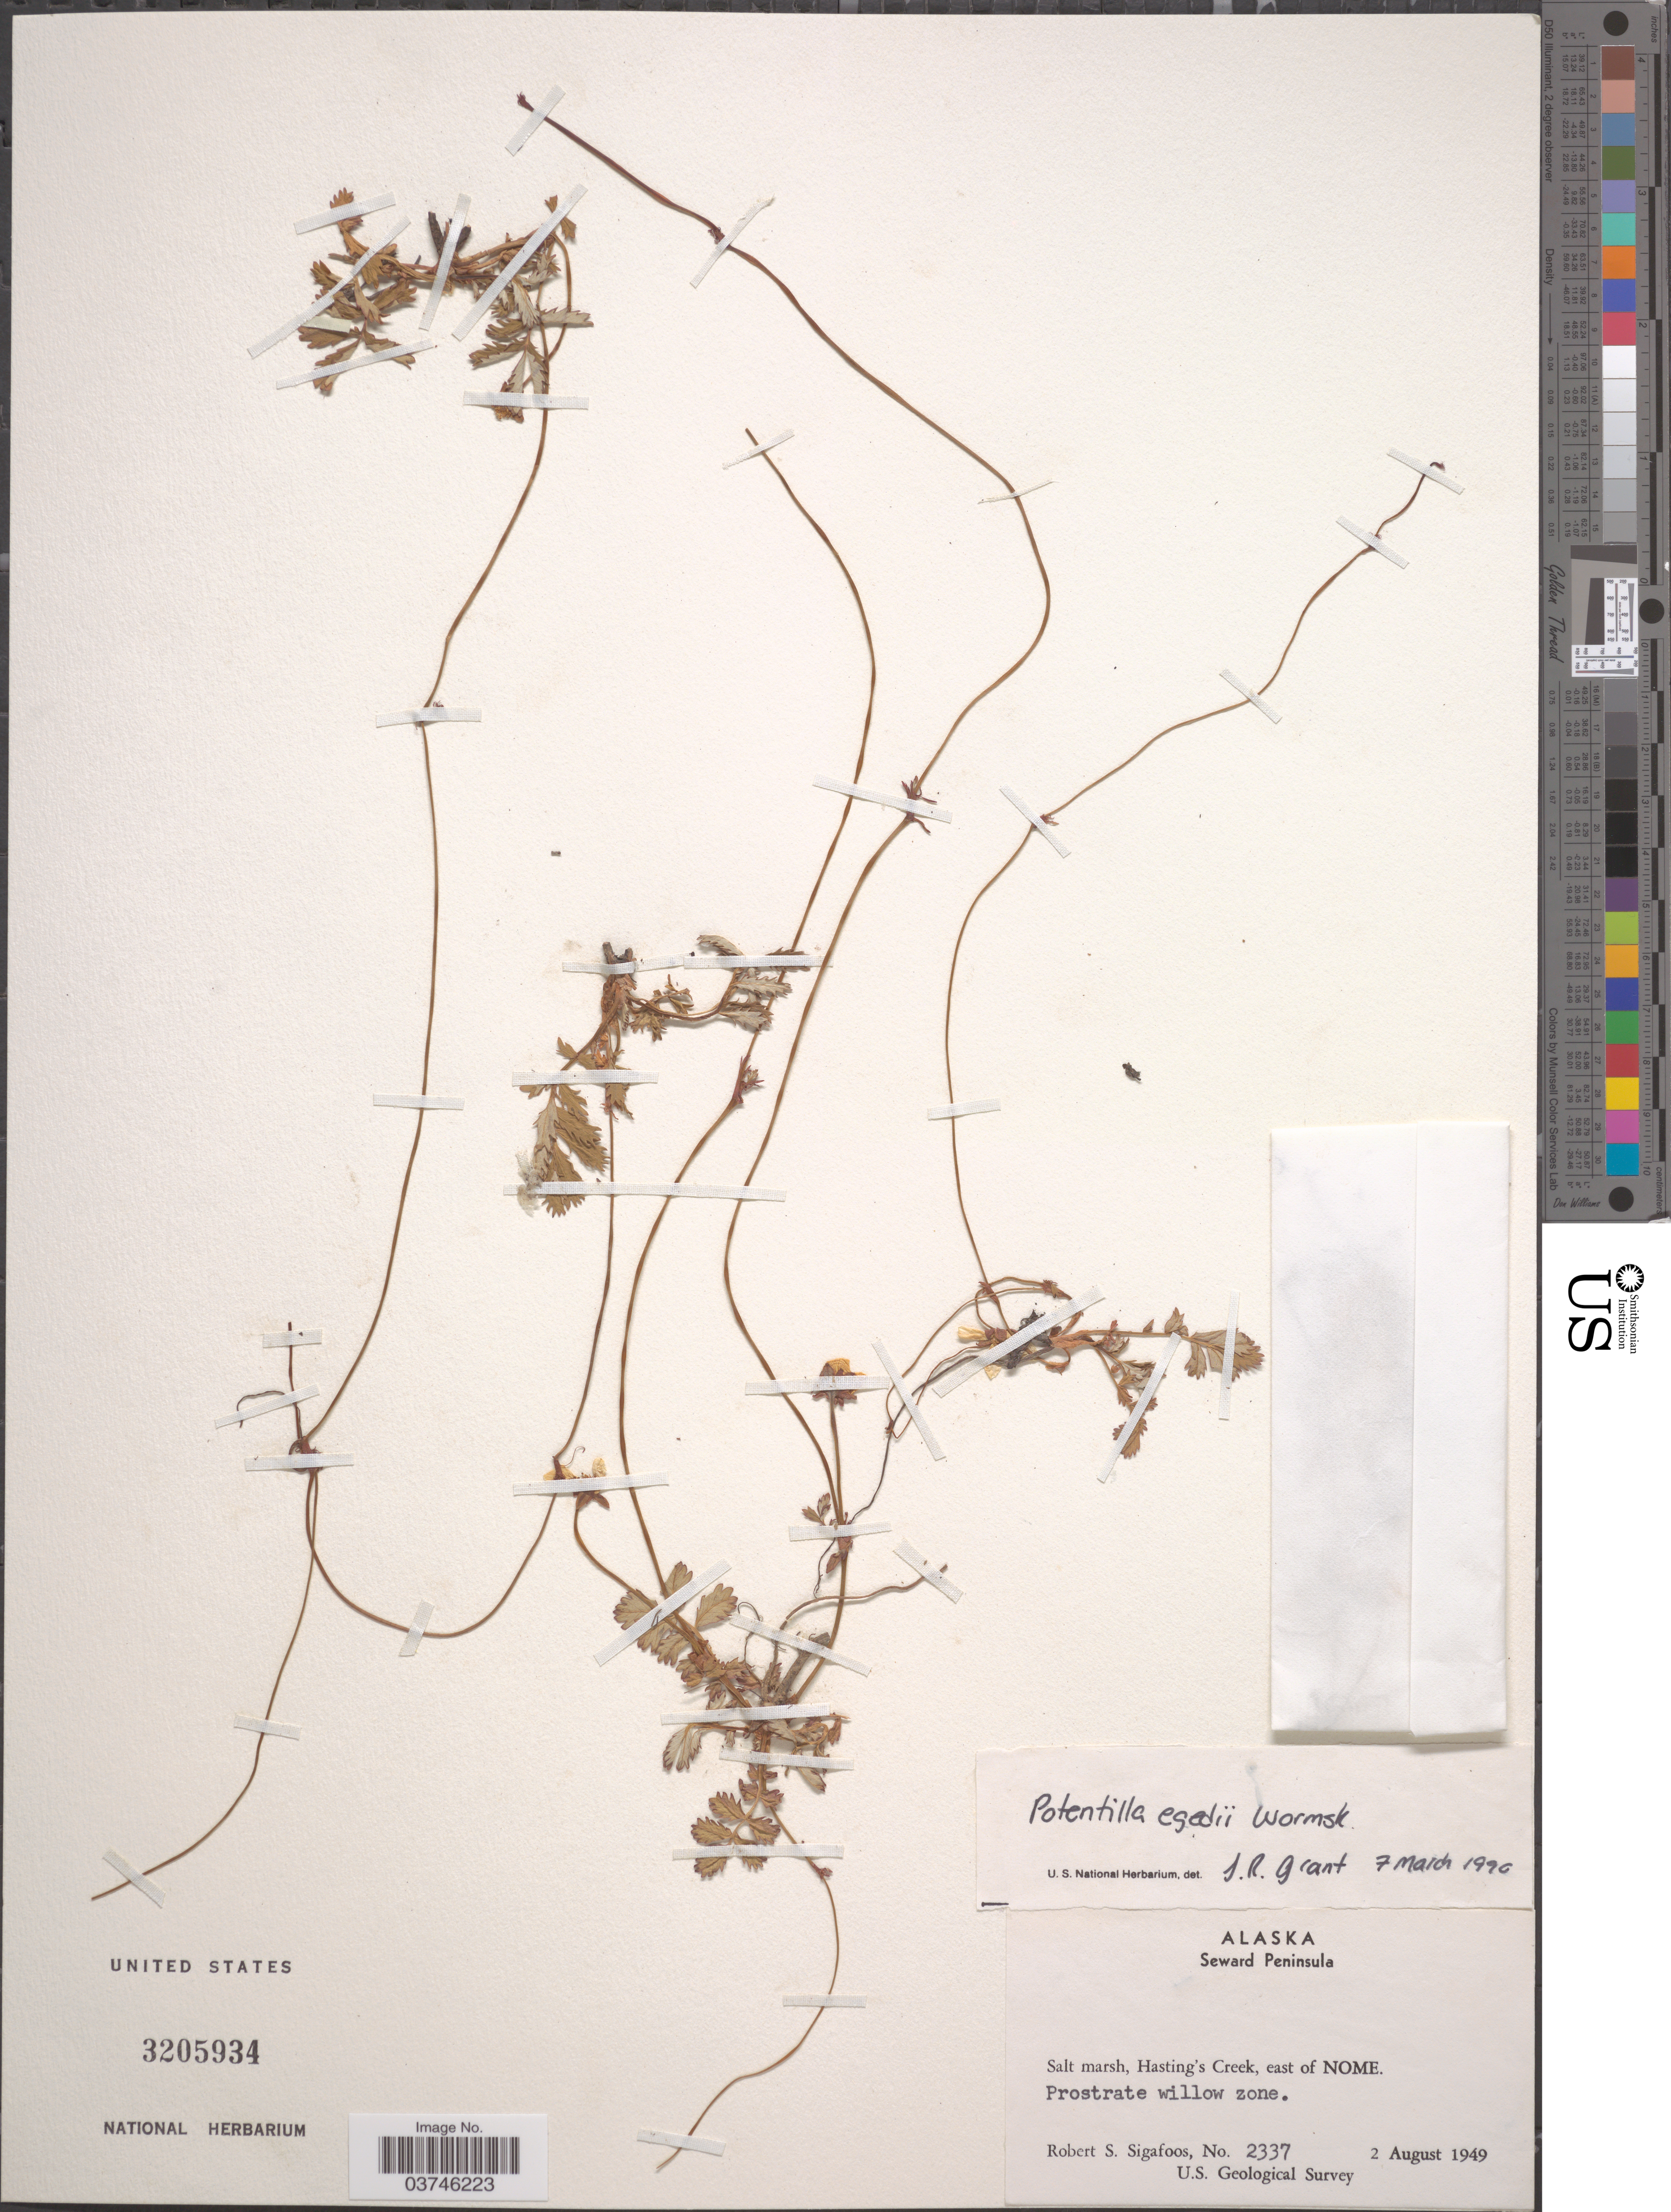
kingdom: Plantae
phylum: Tracheophyta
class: Magnoliopsida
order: Rosales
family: Rosaceae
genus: Argentina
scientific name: Argentina egedii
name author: (Wormsk. ex Oeder) Rydb.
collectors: R. Sigafoos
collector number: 2337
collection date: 1949-08-02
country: United States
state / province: Alaska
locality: Seward Peninsula. Salt marsh, Hasting's Creek, east of Nome. Prostrate willow zone.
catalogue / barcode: US 3205934